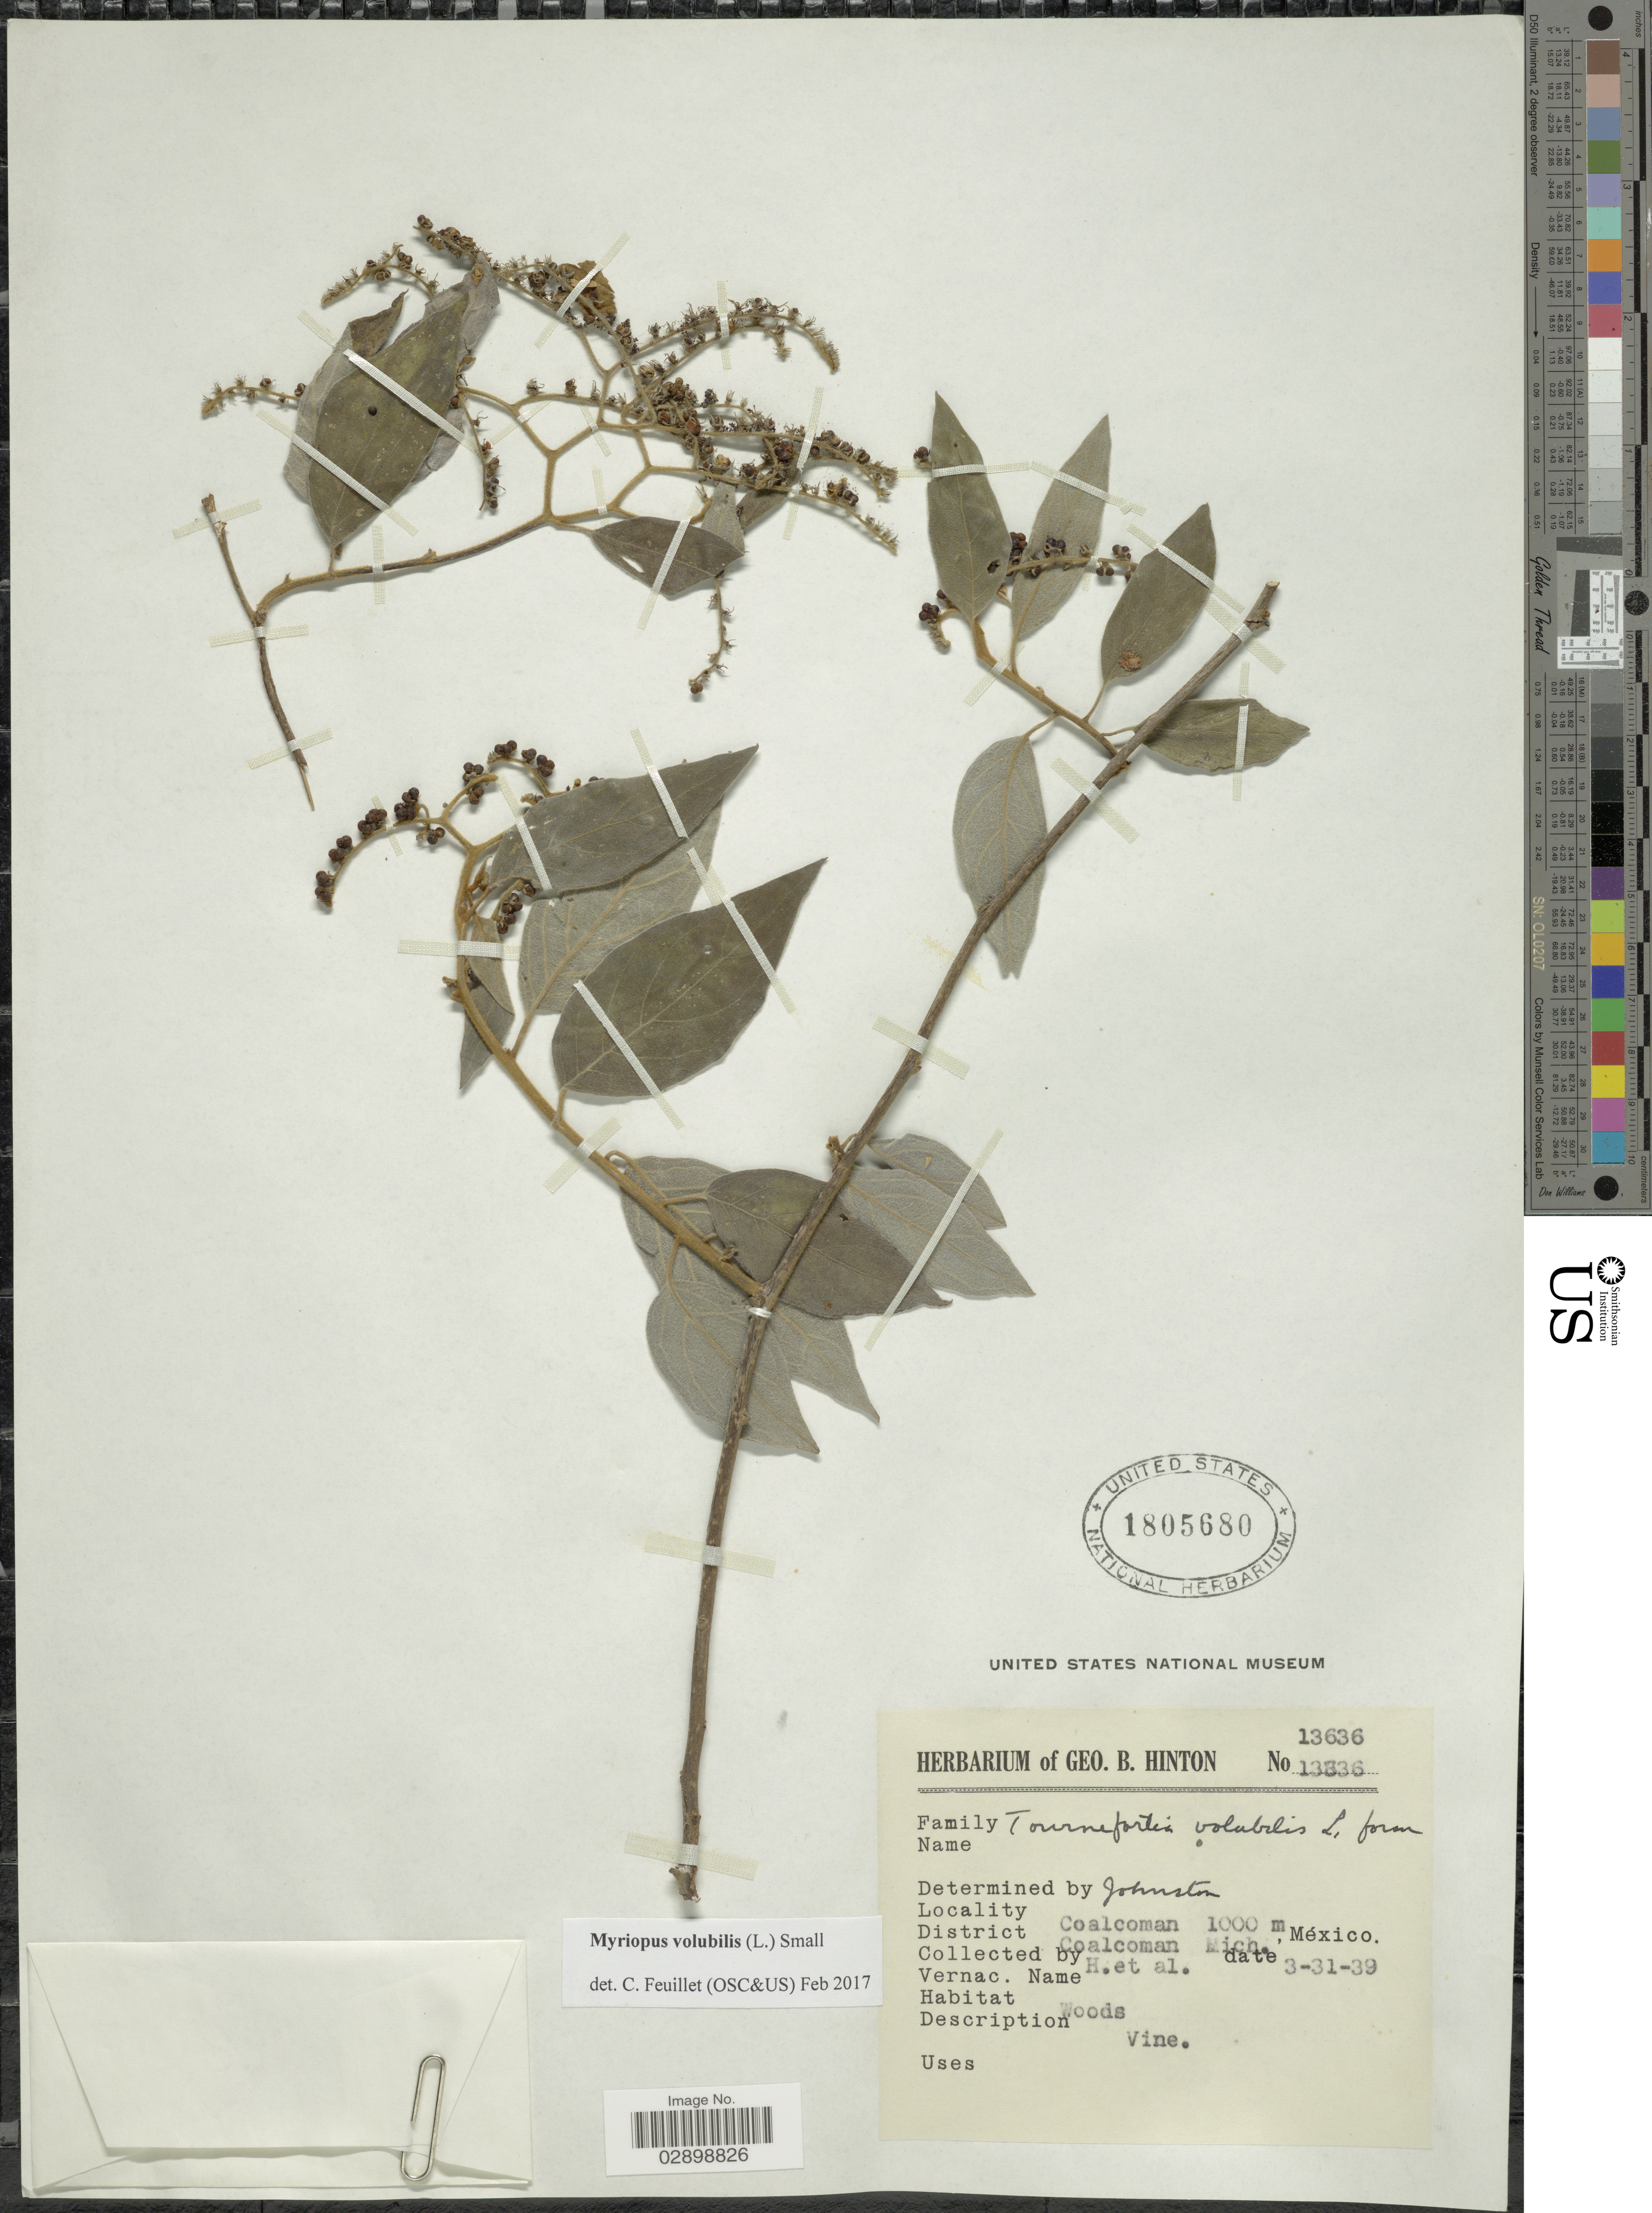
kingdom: Plantae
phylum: Tracheophyta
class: Magnoliopsida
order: Boraginales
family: Heliotropiaceae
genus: Myriopus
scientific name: Myriopus volubilis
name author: (L.) Small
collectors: G. B. Hinton & et al.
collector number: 13636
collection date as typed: Transcribed d/m/y: 31/3/39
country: Mexico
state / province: Michoacán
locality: Coalcoman. District of Coalcoman.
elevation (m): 1000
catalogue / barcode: US 1805680